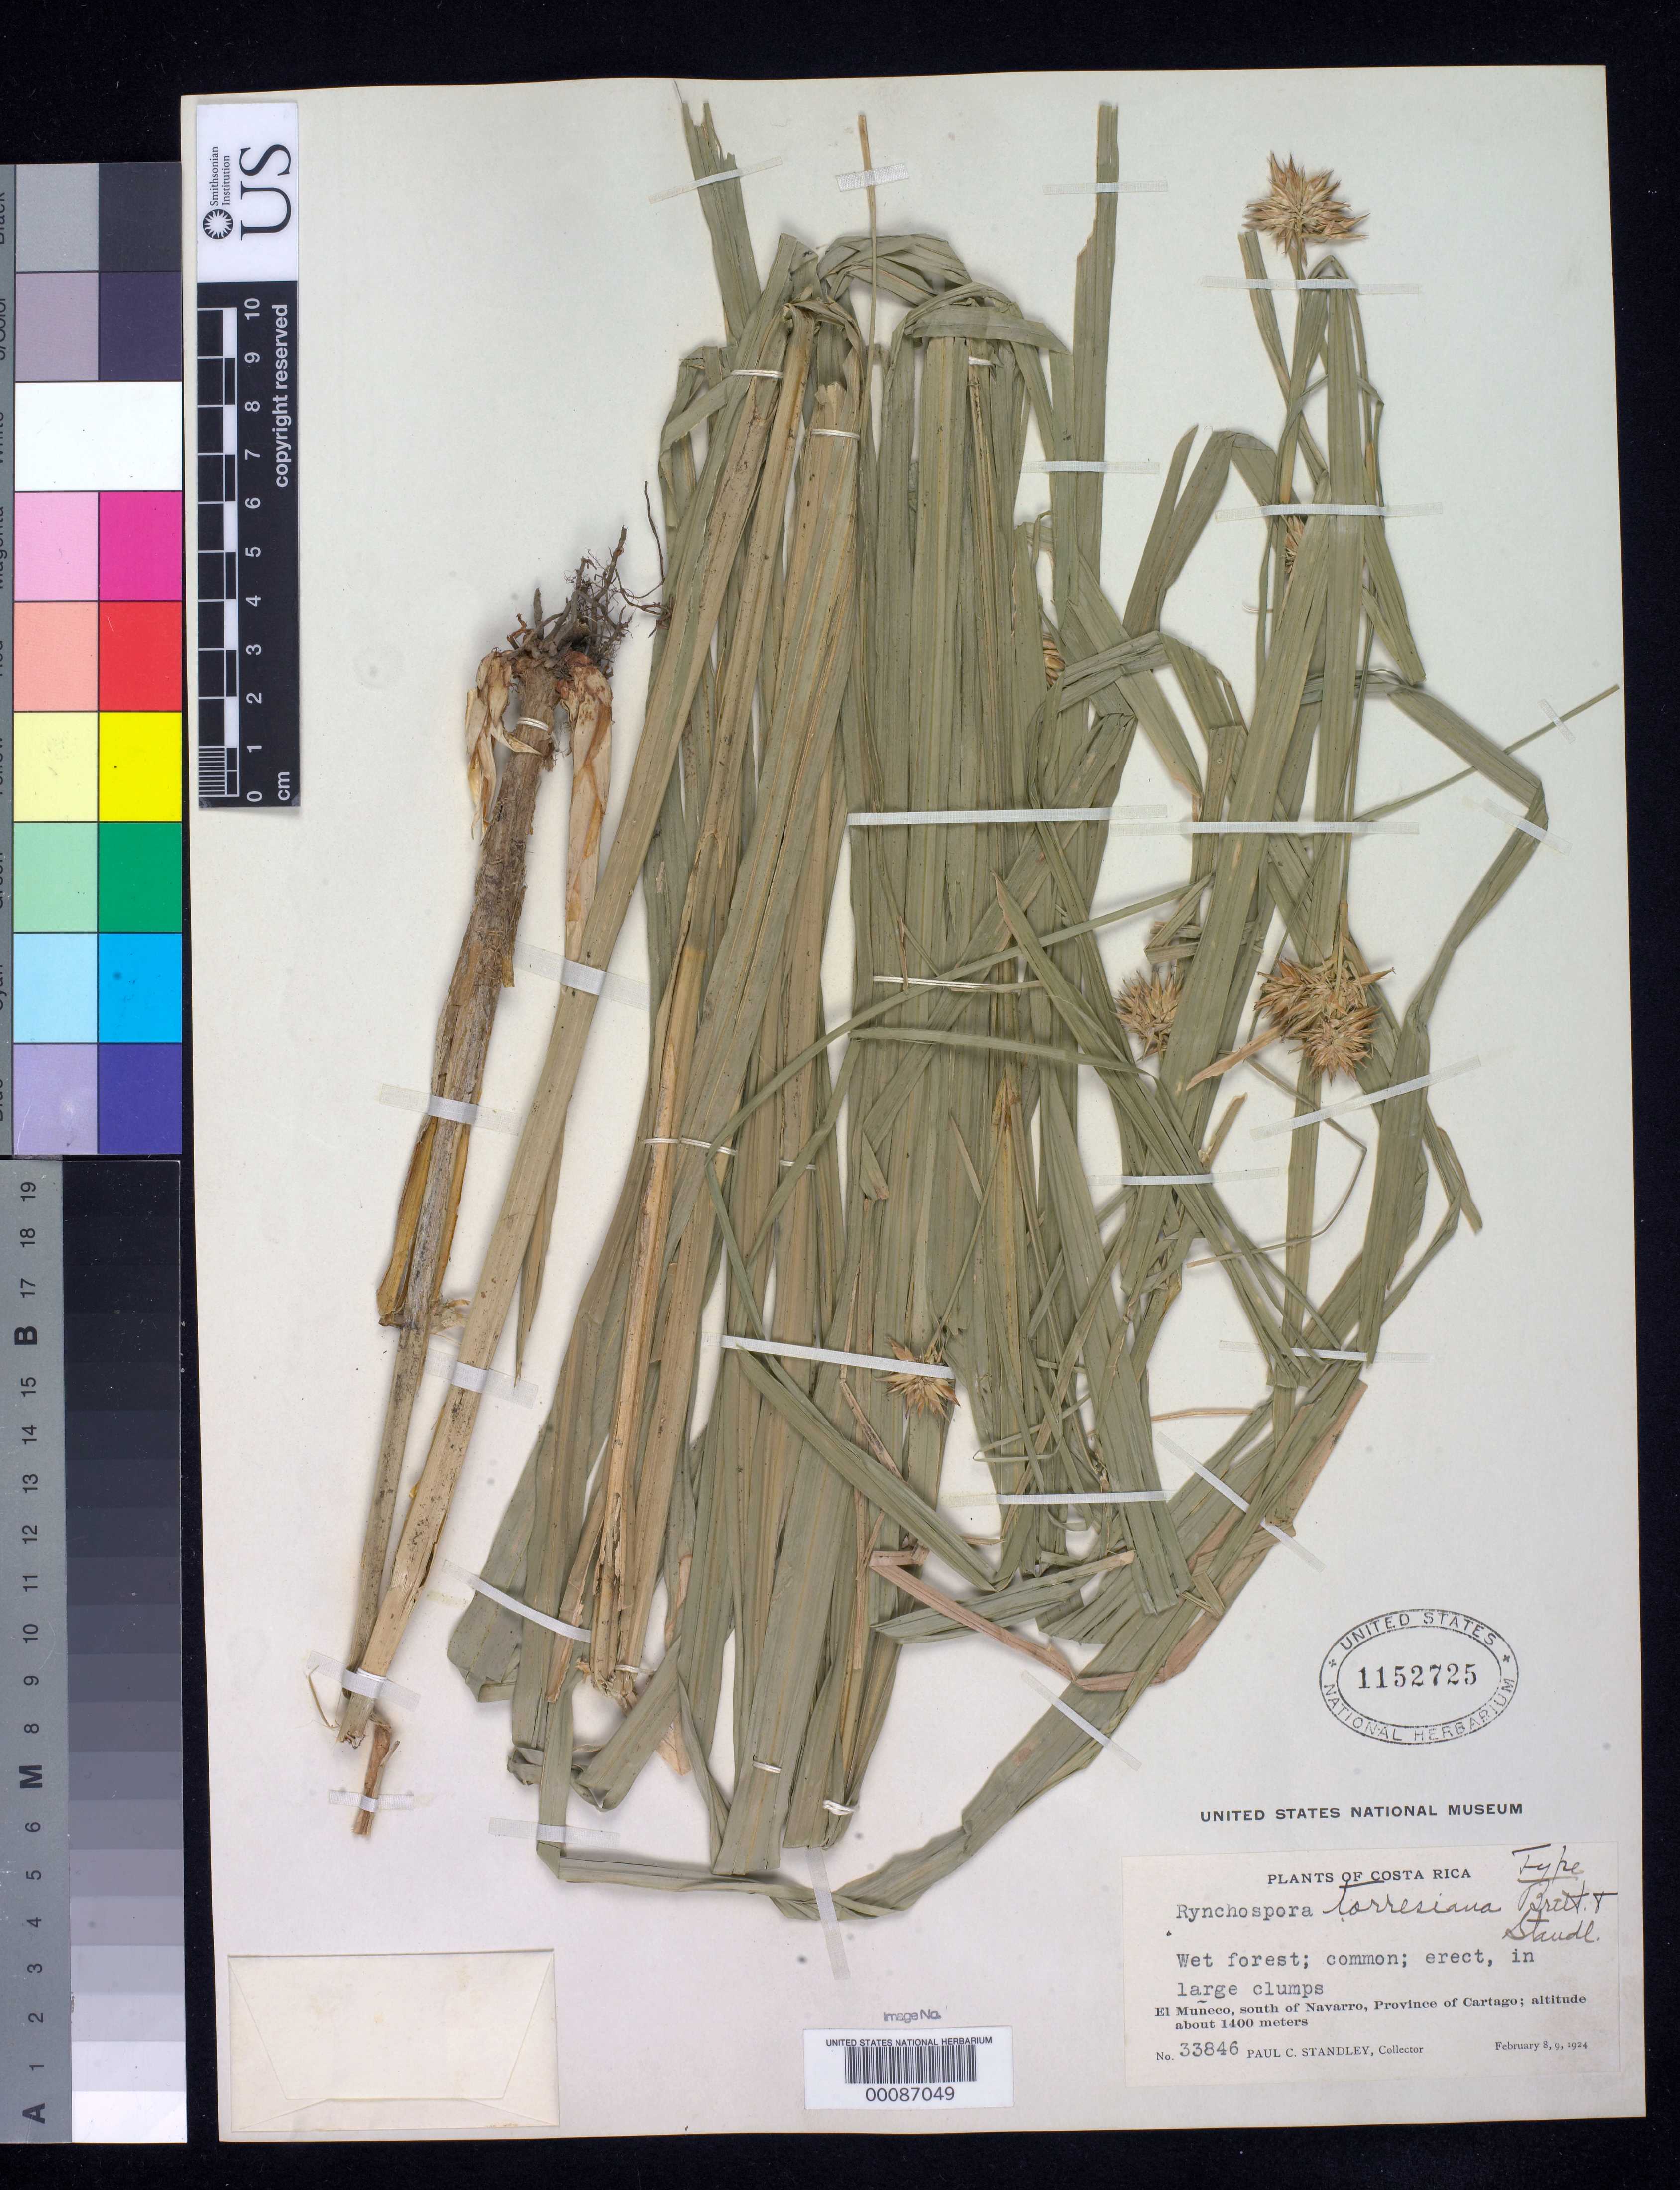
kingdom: Plantae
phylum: Tracheophyta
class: Liliopsida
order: Poales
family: Cyperaceae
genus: Rhynchospora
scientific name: Rhynchospora torresiana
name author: Britton & Standl.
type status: Holotype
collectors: P. C. Standley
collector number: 33846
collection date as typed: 09 Feb 1924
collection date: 1924-02-09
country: Costa Rica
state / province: Cartago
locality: El Muneco, S of Navaro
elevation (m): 1400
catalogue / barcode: US 1152725